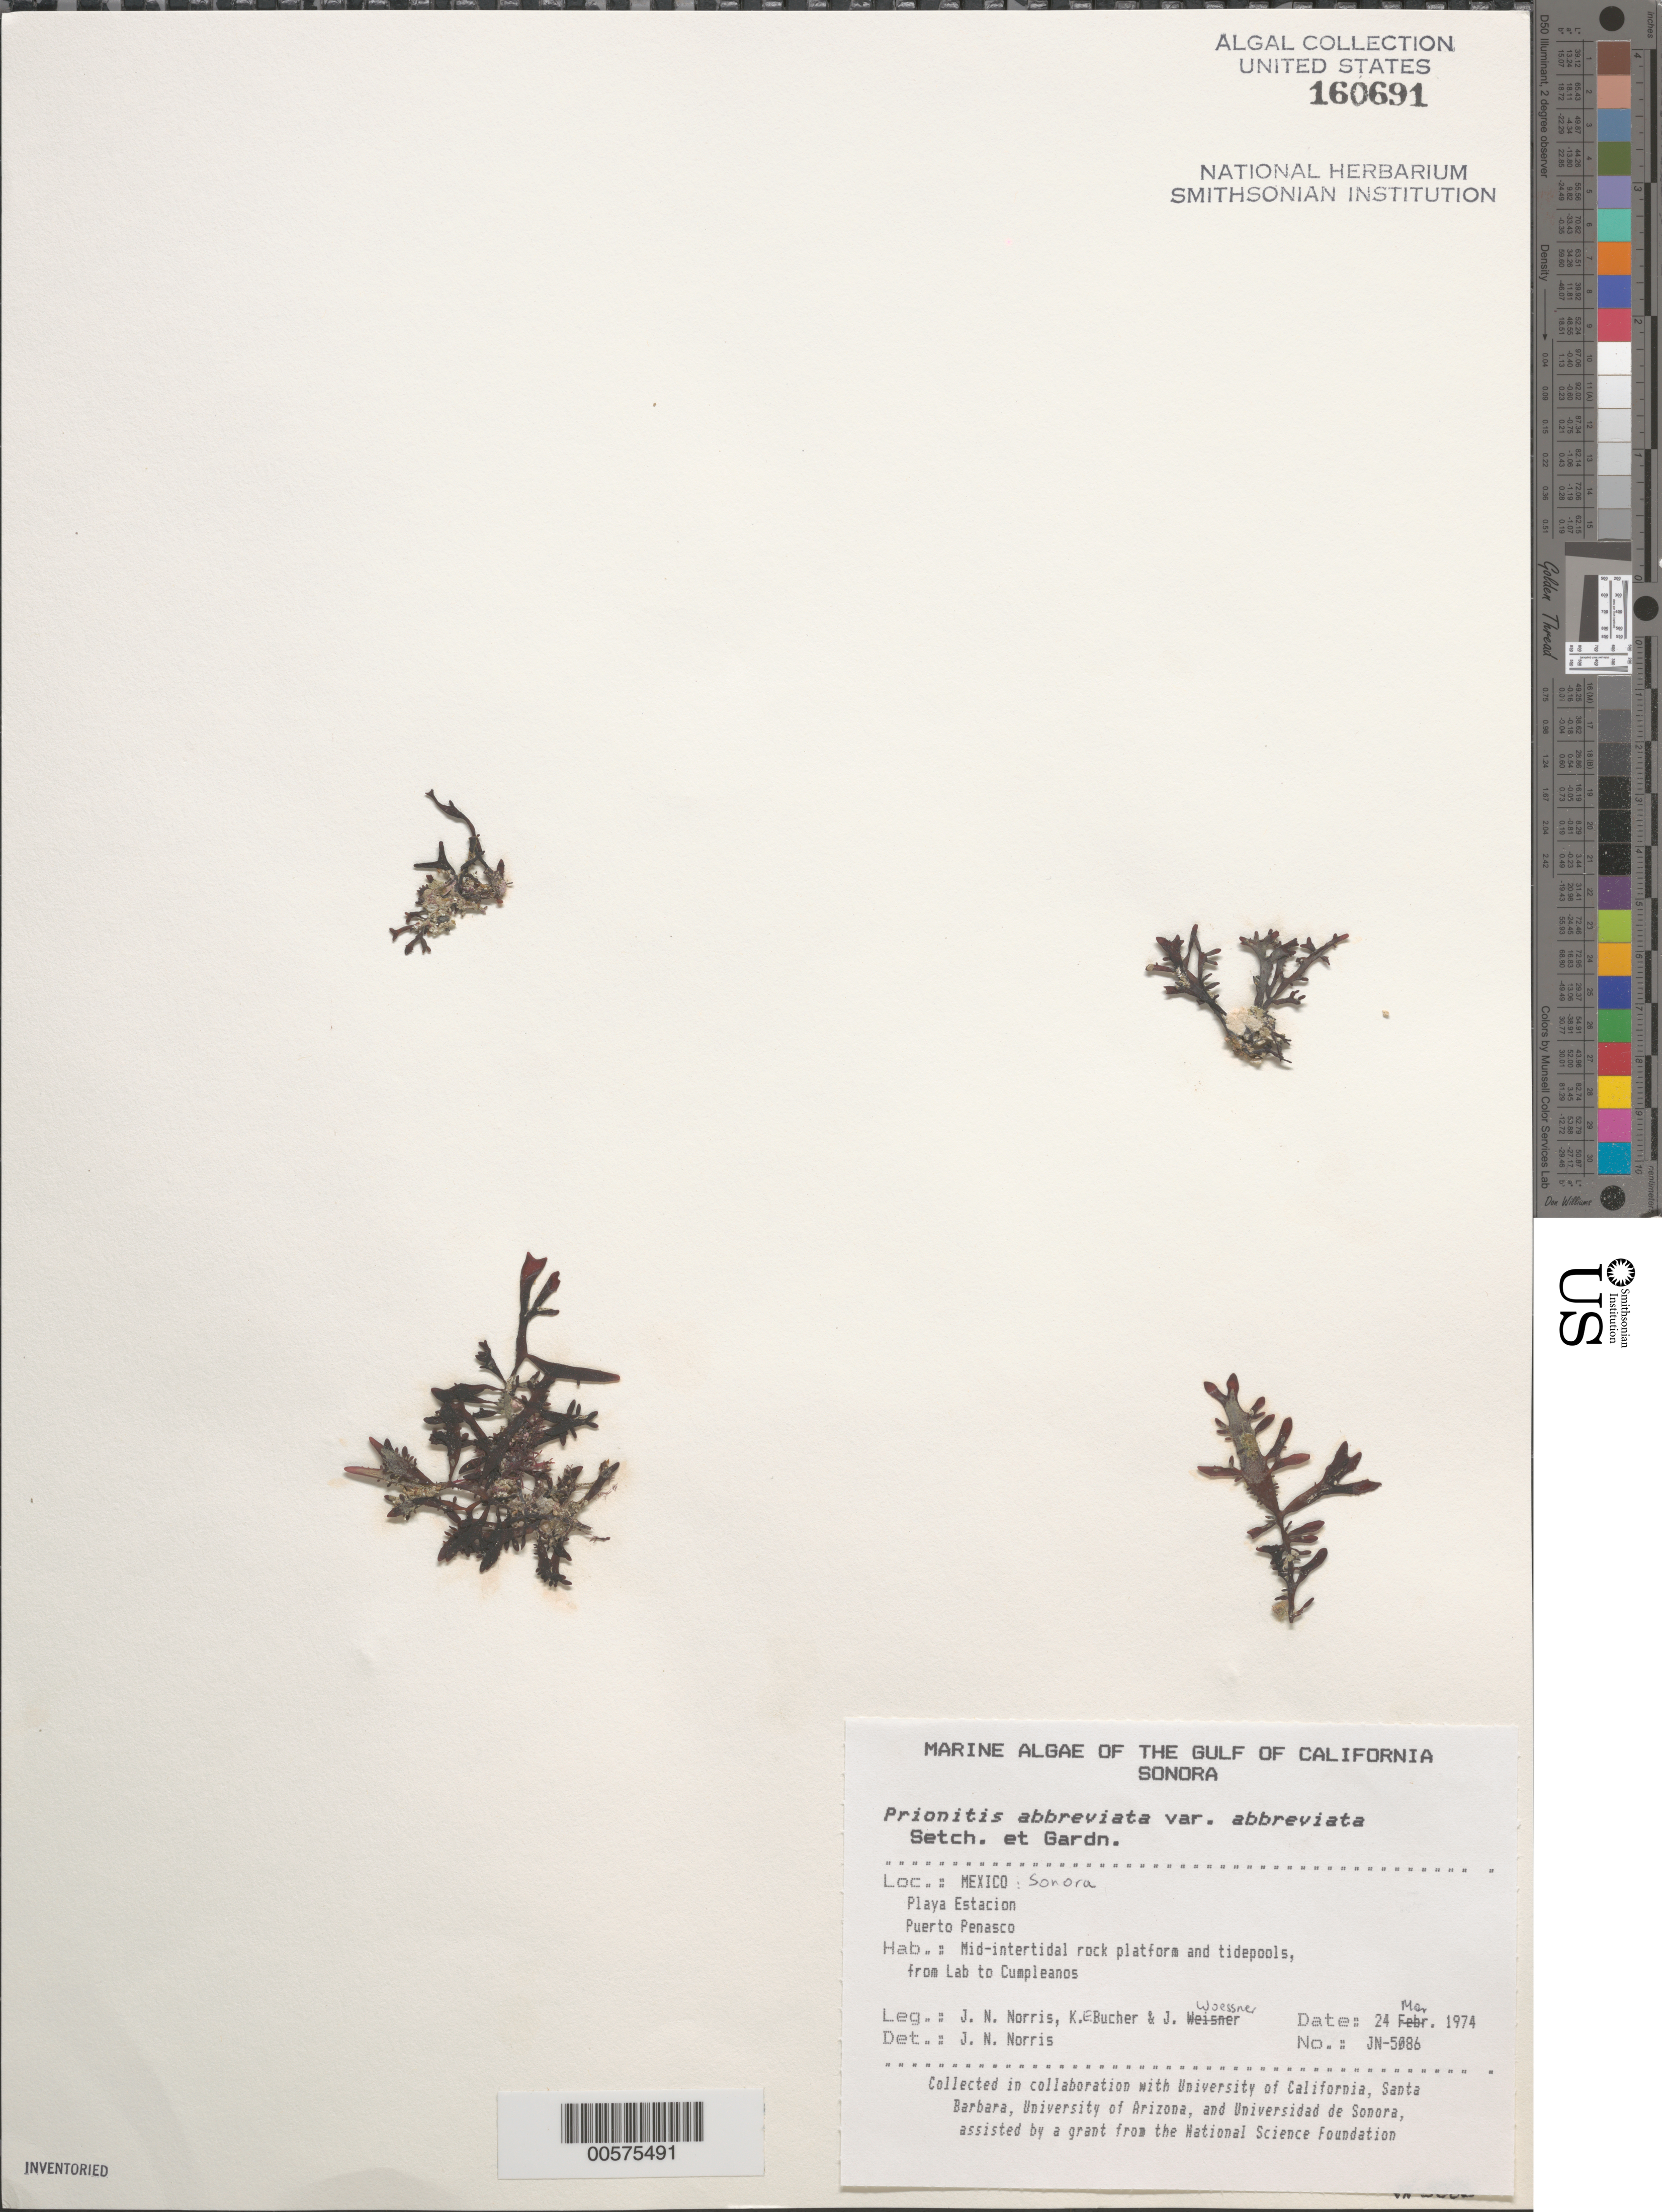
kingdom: Plantae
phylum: Rhodophyta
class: Florideophyceae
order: Cryptonemiales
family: Cryptonemiaceae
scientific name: Prionitis abbreviata var. abbreviata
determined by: Norris, James N.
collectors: J. N. Norris, K. E. Bucher & J. Woessner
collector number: JN-5086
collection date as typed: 24 Mar 1974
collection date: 1974-03-24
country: Mexico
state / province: Sonora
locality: Playa Estacion, Puerto Penasco, from Laboratorio de Biologia Marina to Cumpleanos Tide Pool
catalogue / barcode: US 160691